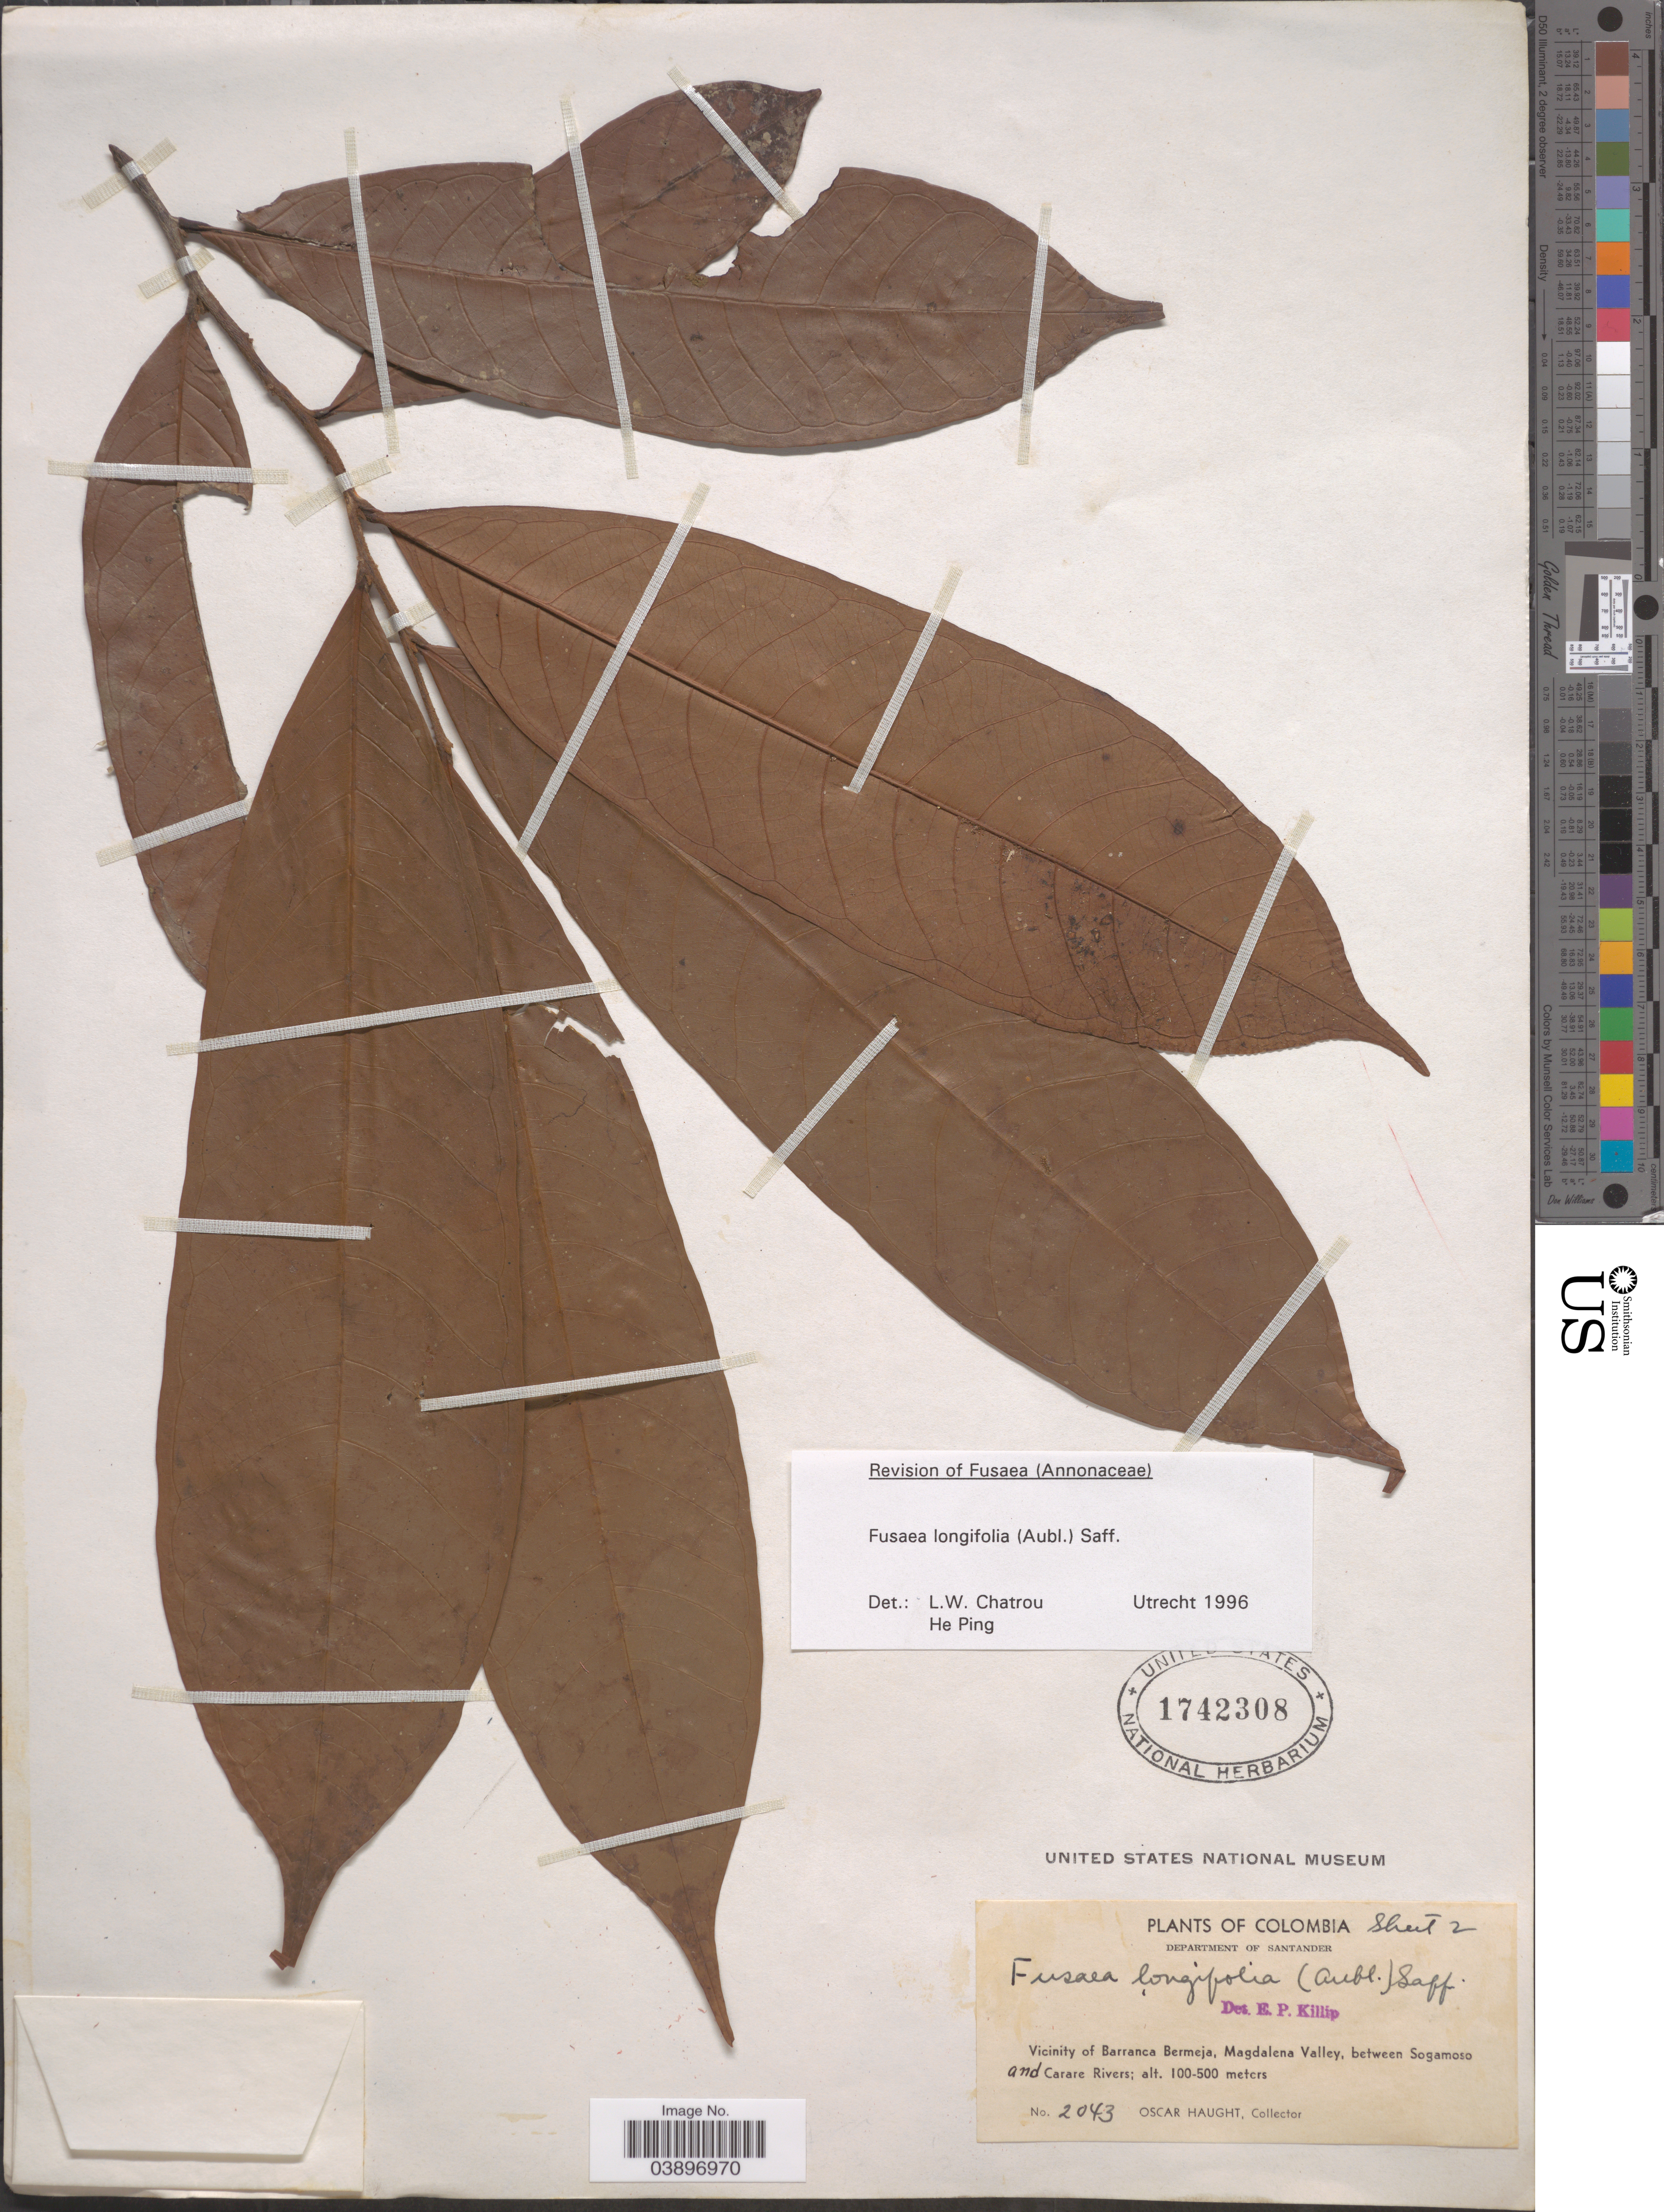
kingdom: Plantae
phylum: Tracheophyta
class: Magnoliopsida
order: Magnoliales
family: Annonaceae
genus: Fusaea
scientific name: Fusaea longifolia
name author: (Aubl.) Saff.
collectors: O. L. Haught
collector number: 2043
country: Colombia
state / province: Santander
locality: Department of Santander. Vicinity of Barranca Bermeja, Magdalena Valley, between Sogamoso and Carare Rivers.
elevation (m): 100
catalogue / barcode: US 1742308